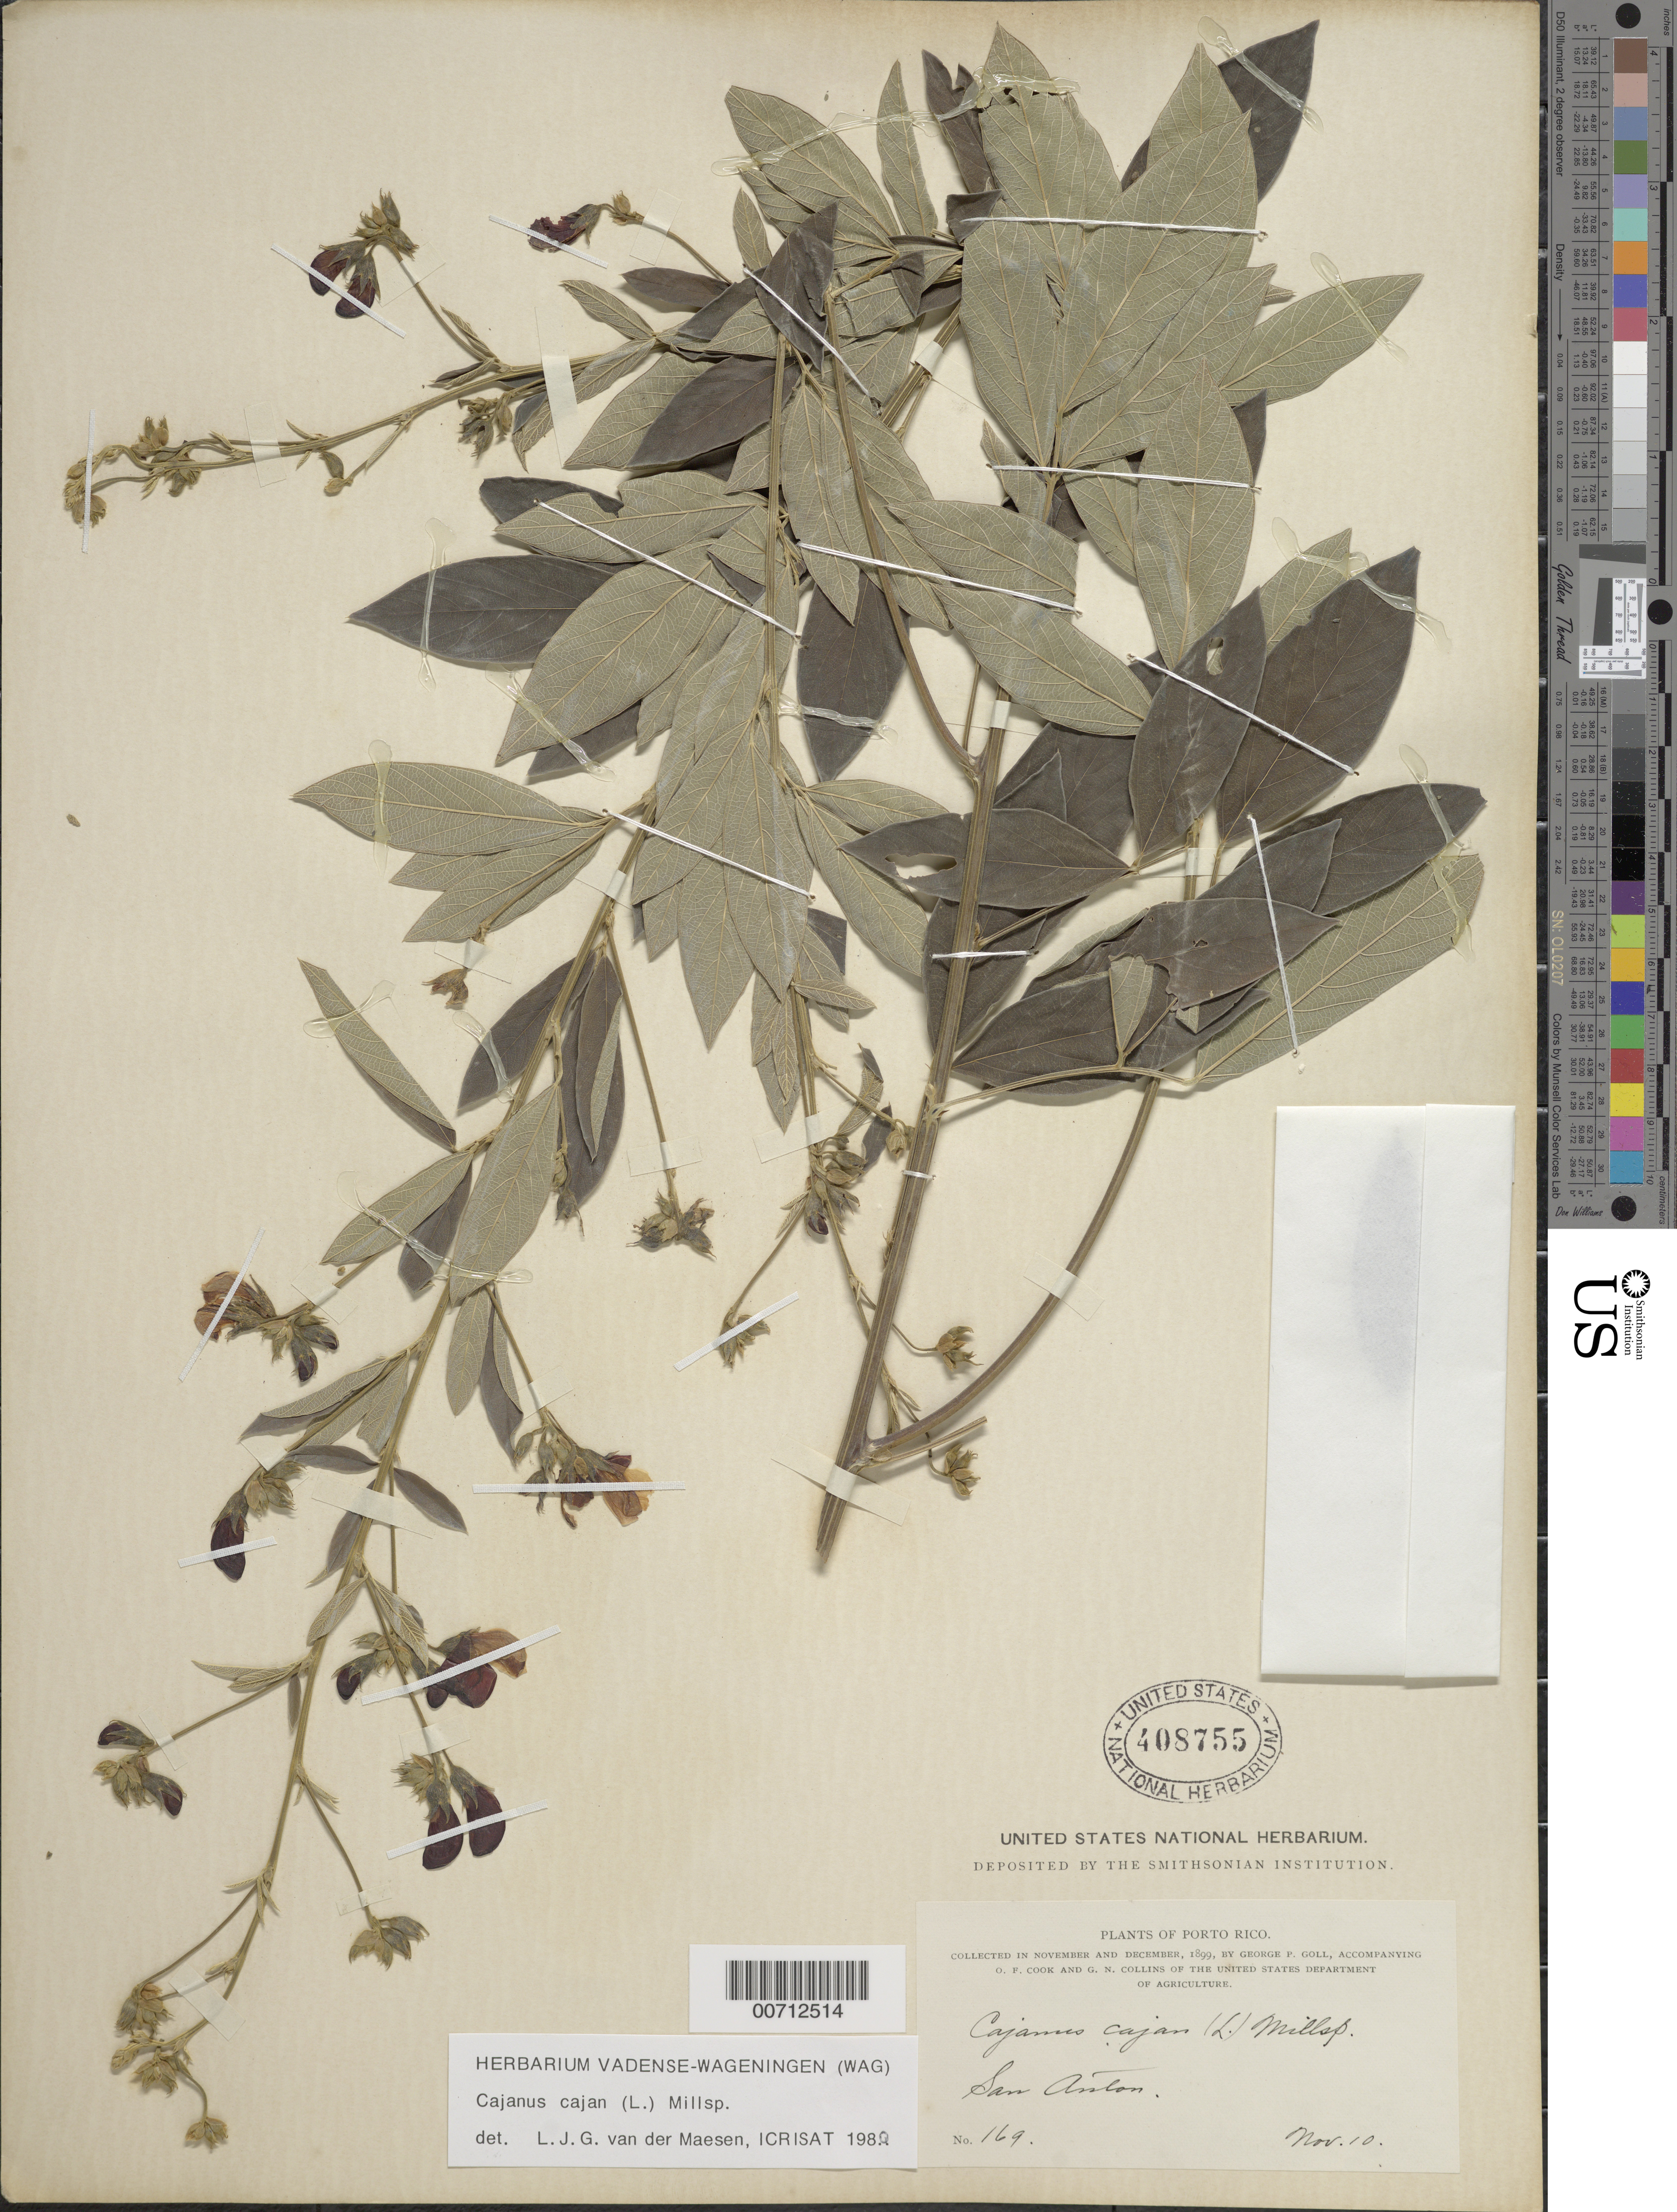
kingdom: Plantae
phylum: Tracheophyta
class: Magnoliopsida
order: Fabales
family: Fabaceae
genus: Cajanus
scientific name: Cajanus cajan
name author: (L.) Huth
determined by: Van Der Maesen, L. J. G., (WAG), Wageningen University (Netherlands)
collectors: G. Goll, O. F. Cook & G. Collins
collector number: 169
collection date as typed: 10 Nov 1899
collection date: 1899-11-10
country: Puerto Rico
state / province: San Anton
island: Greater Antilles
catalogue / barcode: US 408755